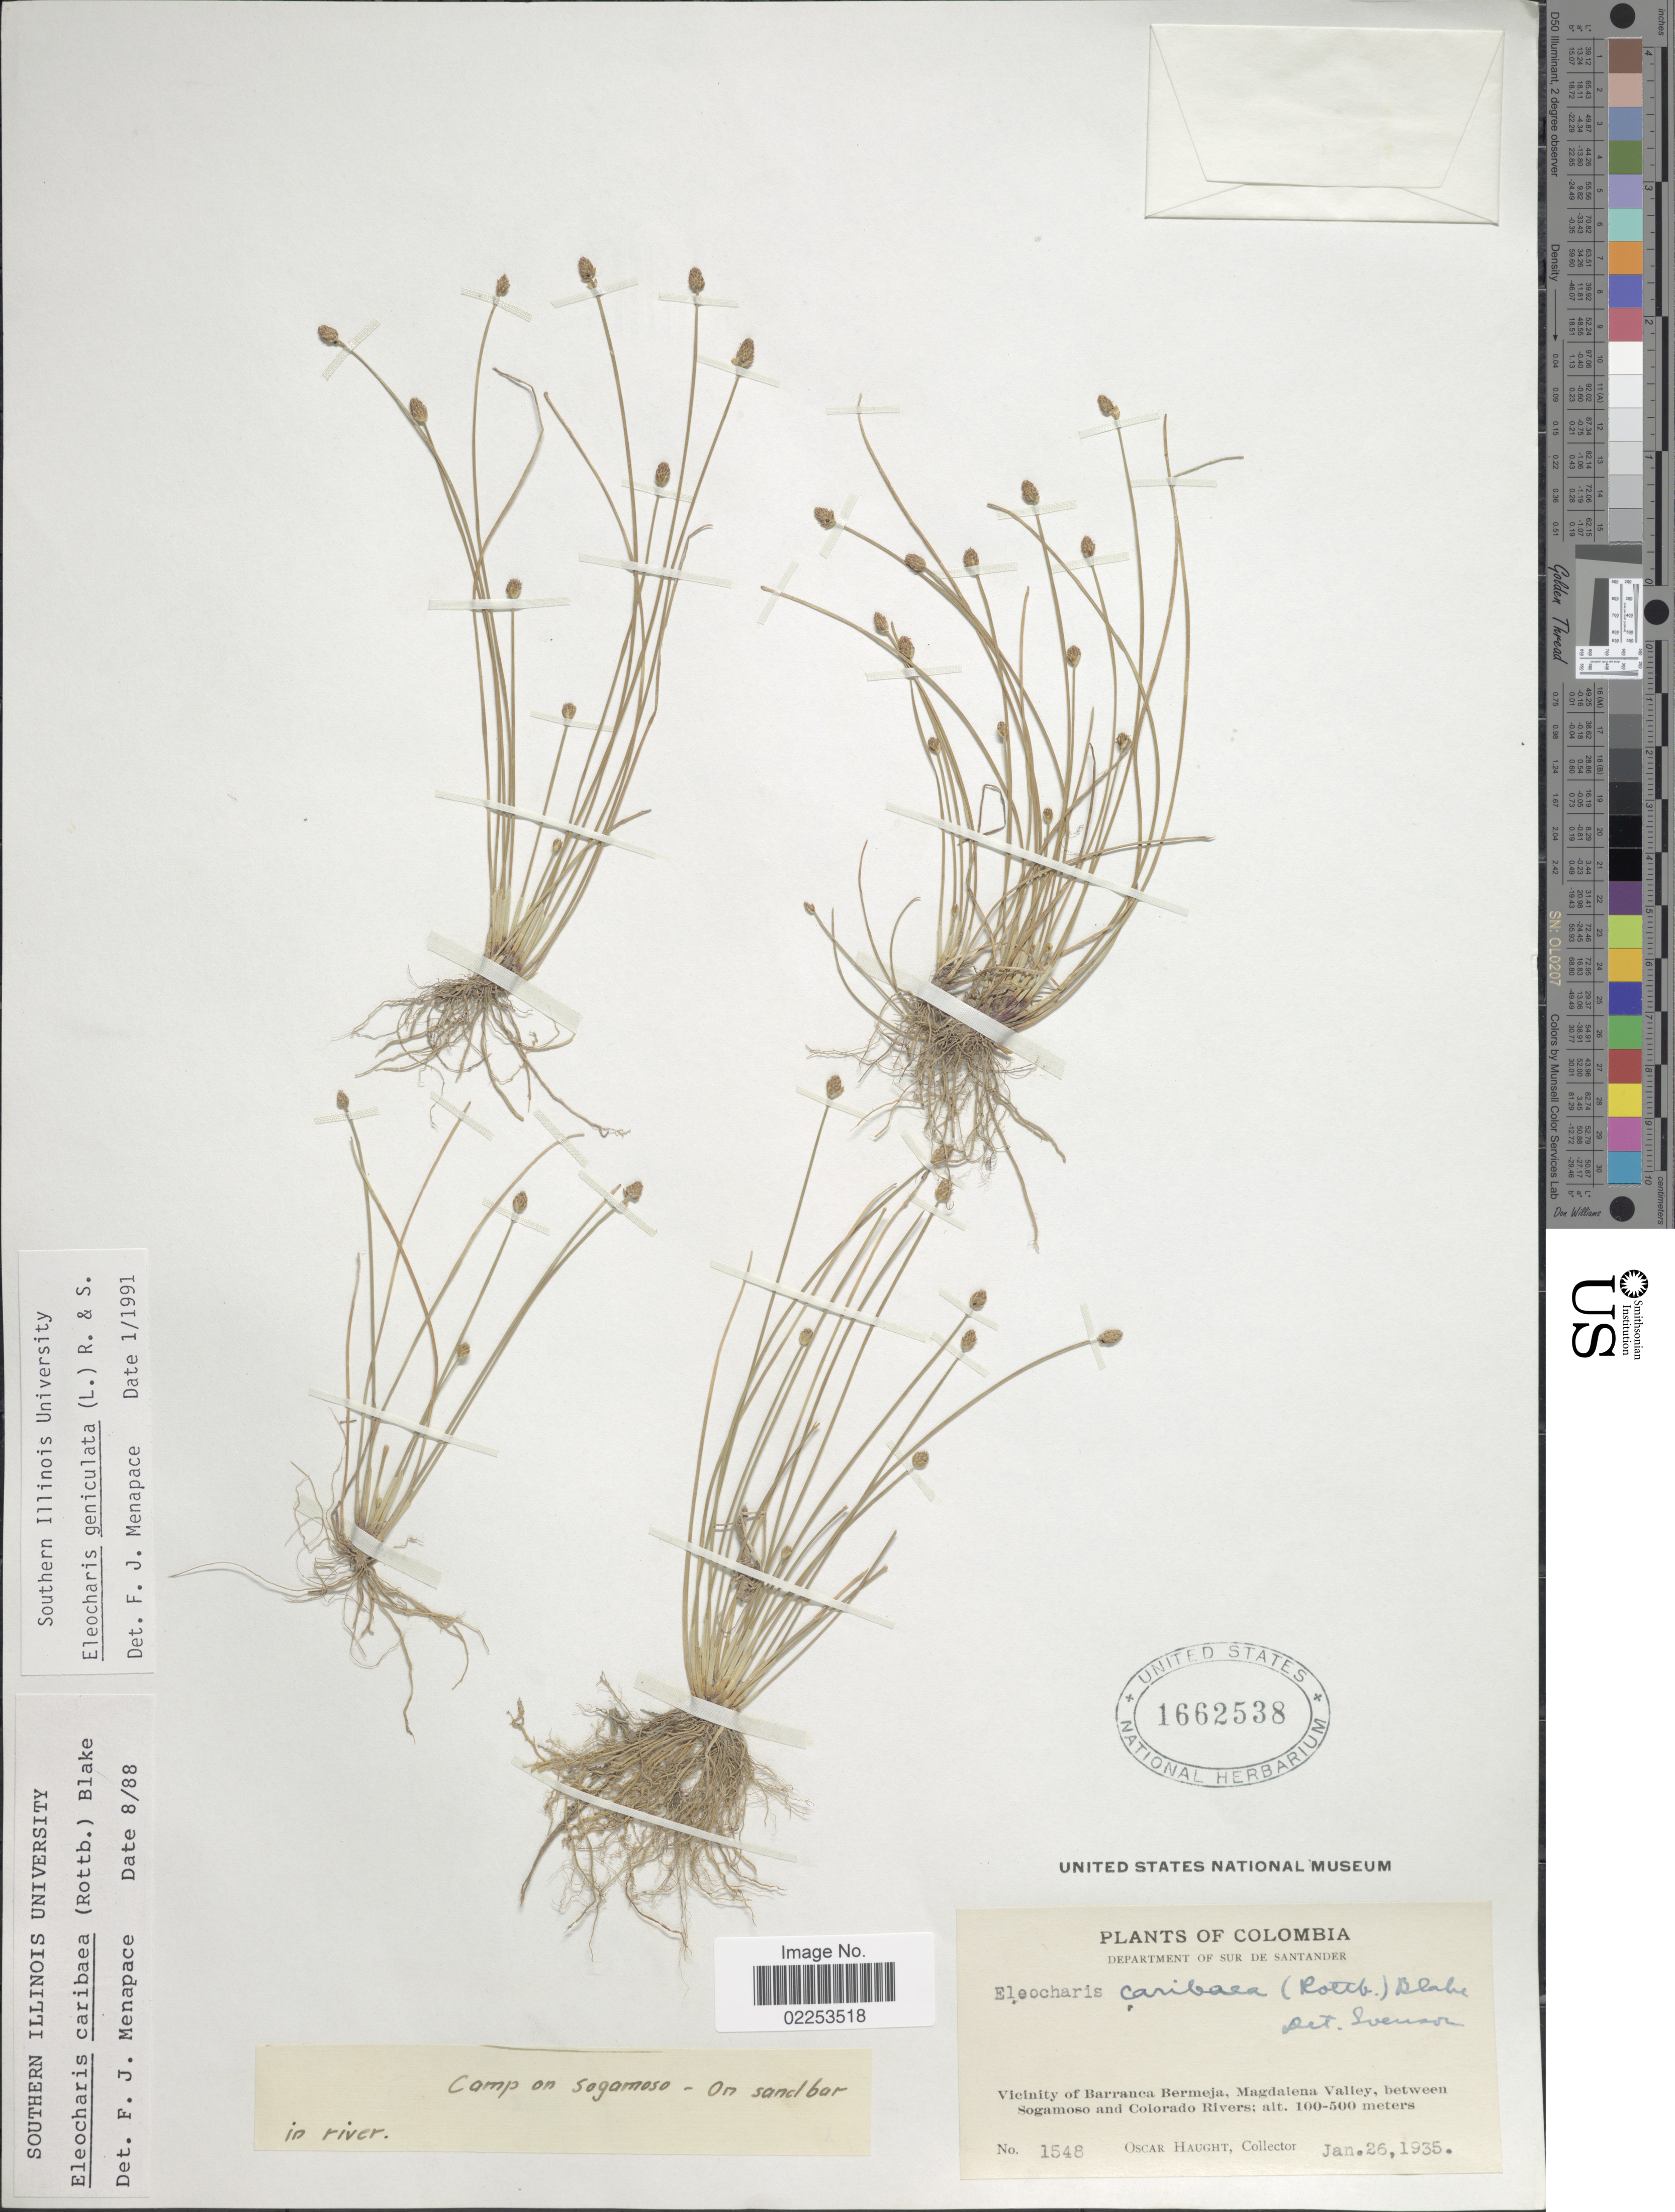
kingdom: Plantae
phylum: Tracheophyta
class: Liliopsida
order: Poales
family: Cyperaceae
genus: Eleocharis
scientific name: Eleocharis geniculata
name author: (L.) Roem. & Schult.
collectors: O. L. Haught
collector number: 1548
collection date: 1935-01-26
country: Colombia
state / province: Santander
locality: Sur de Santander. Vicinity of Barranca Bermeja, Magdalena Valley, between Sogamoso and Colorado Rivers.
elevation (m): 100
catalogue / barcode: US 1662538